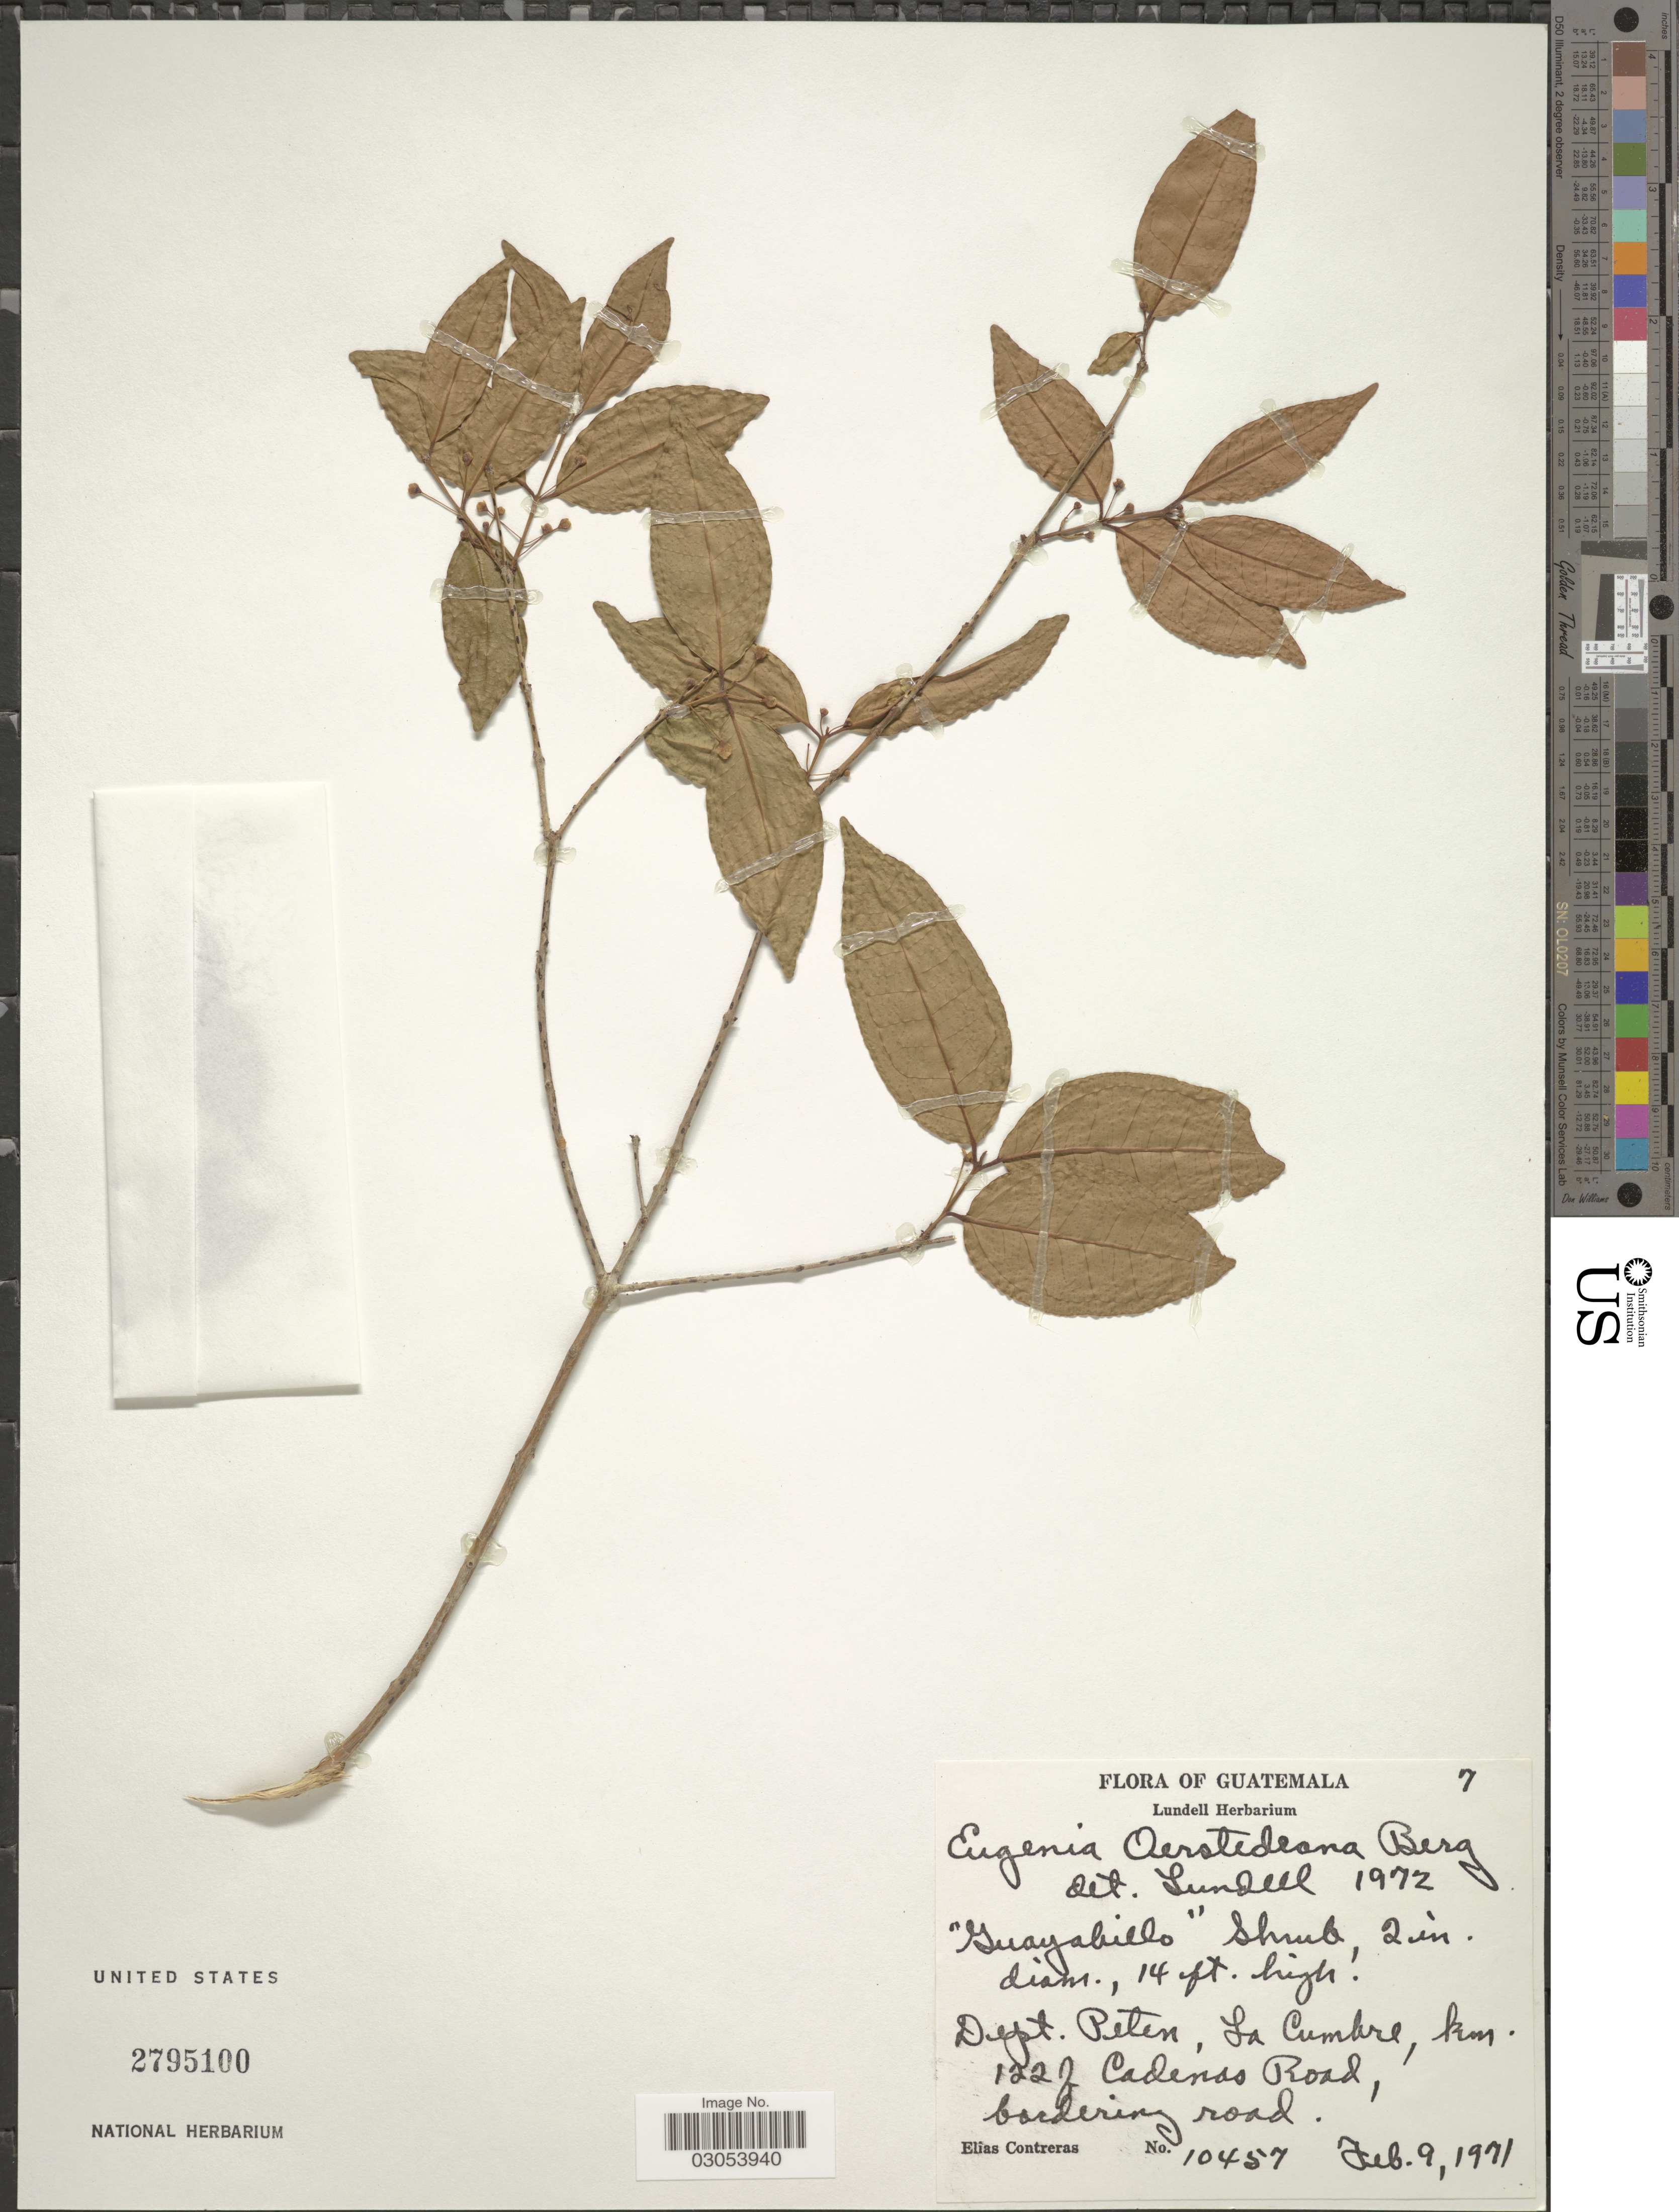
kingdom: Plantae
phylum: Tracheophyta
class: Magnoliopsida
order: Myrtales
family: Myrtaceae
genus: Eugenia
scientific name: Eugenia oerstediana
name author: O. Berg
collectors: E. Contreras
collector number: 10457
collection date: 1971-02-09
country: Guatemala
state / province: El Petén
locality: Dept. Peten, La Cumbre, km. 122 of Cadenas Road, bordering road.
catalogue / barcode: US 2795100